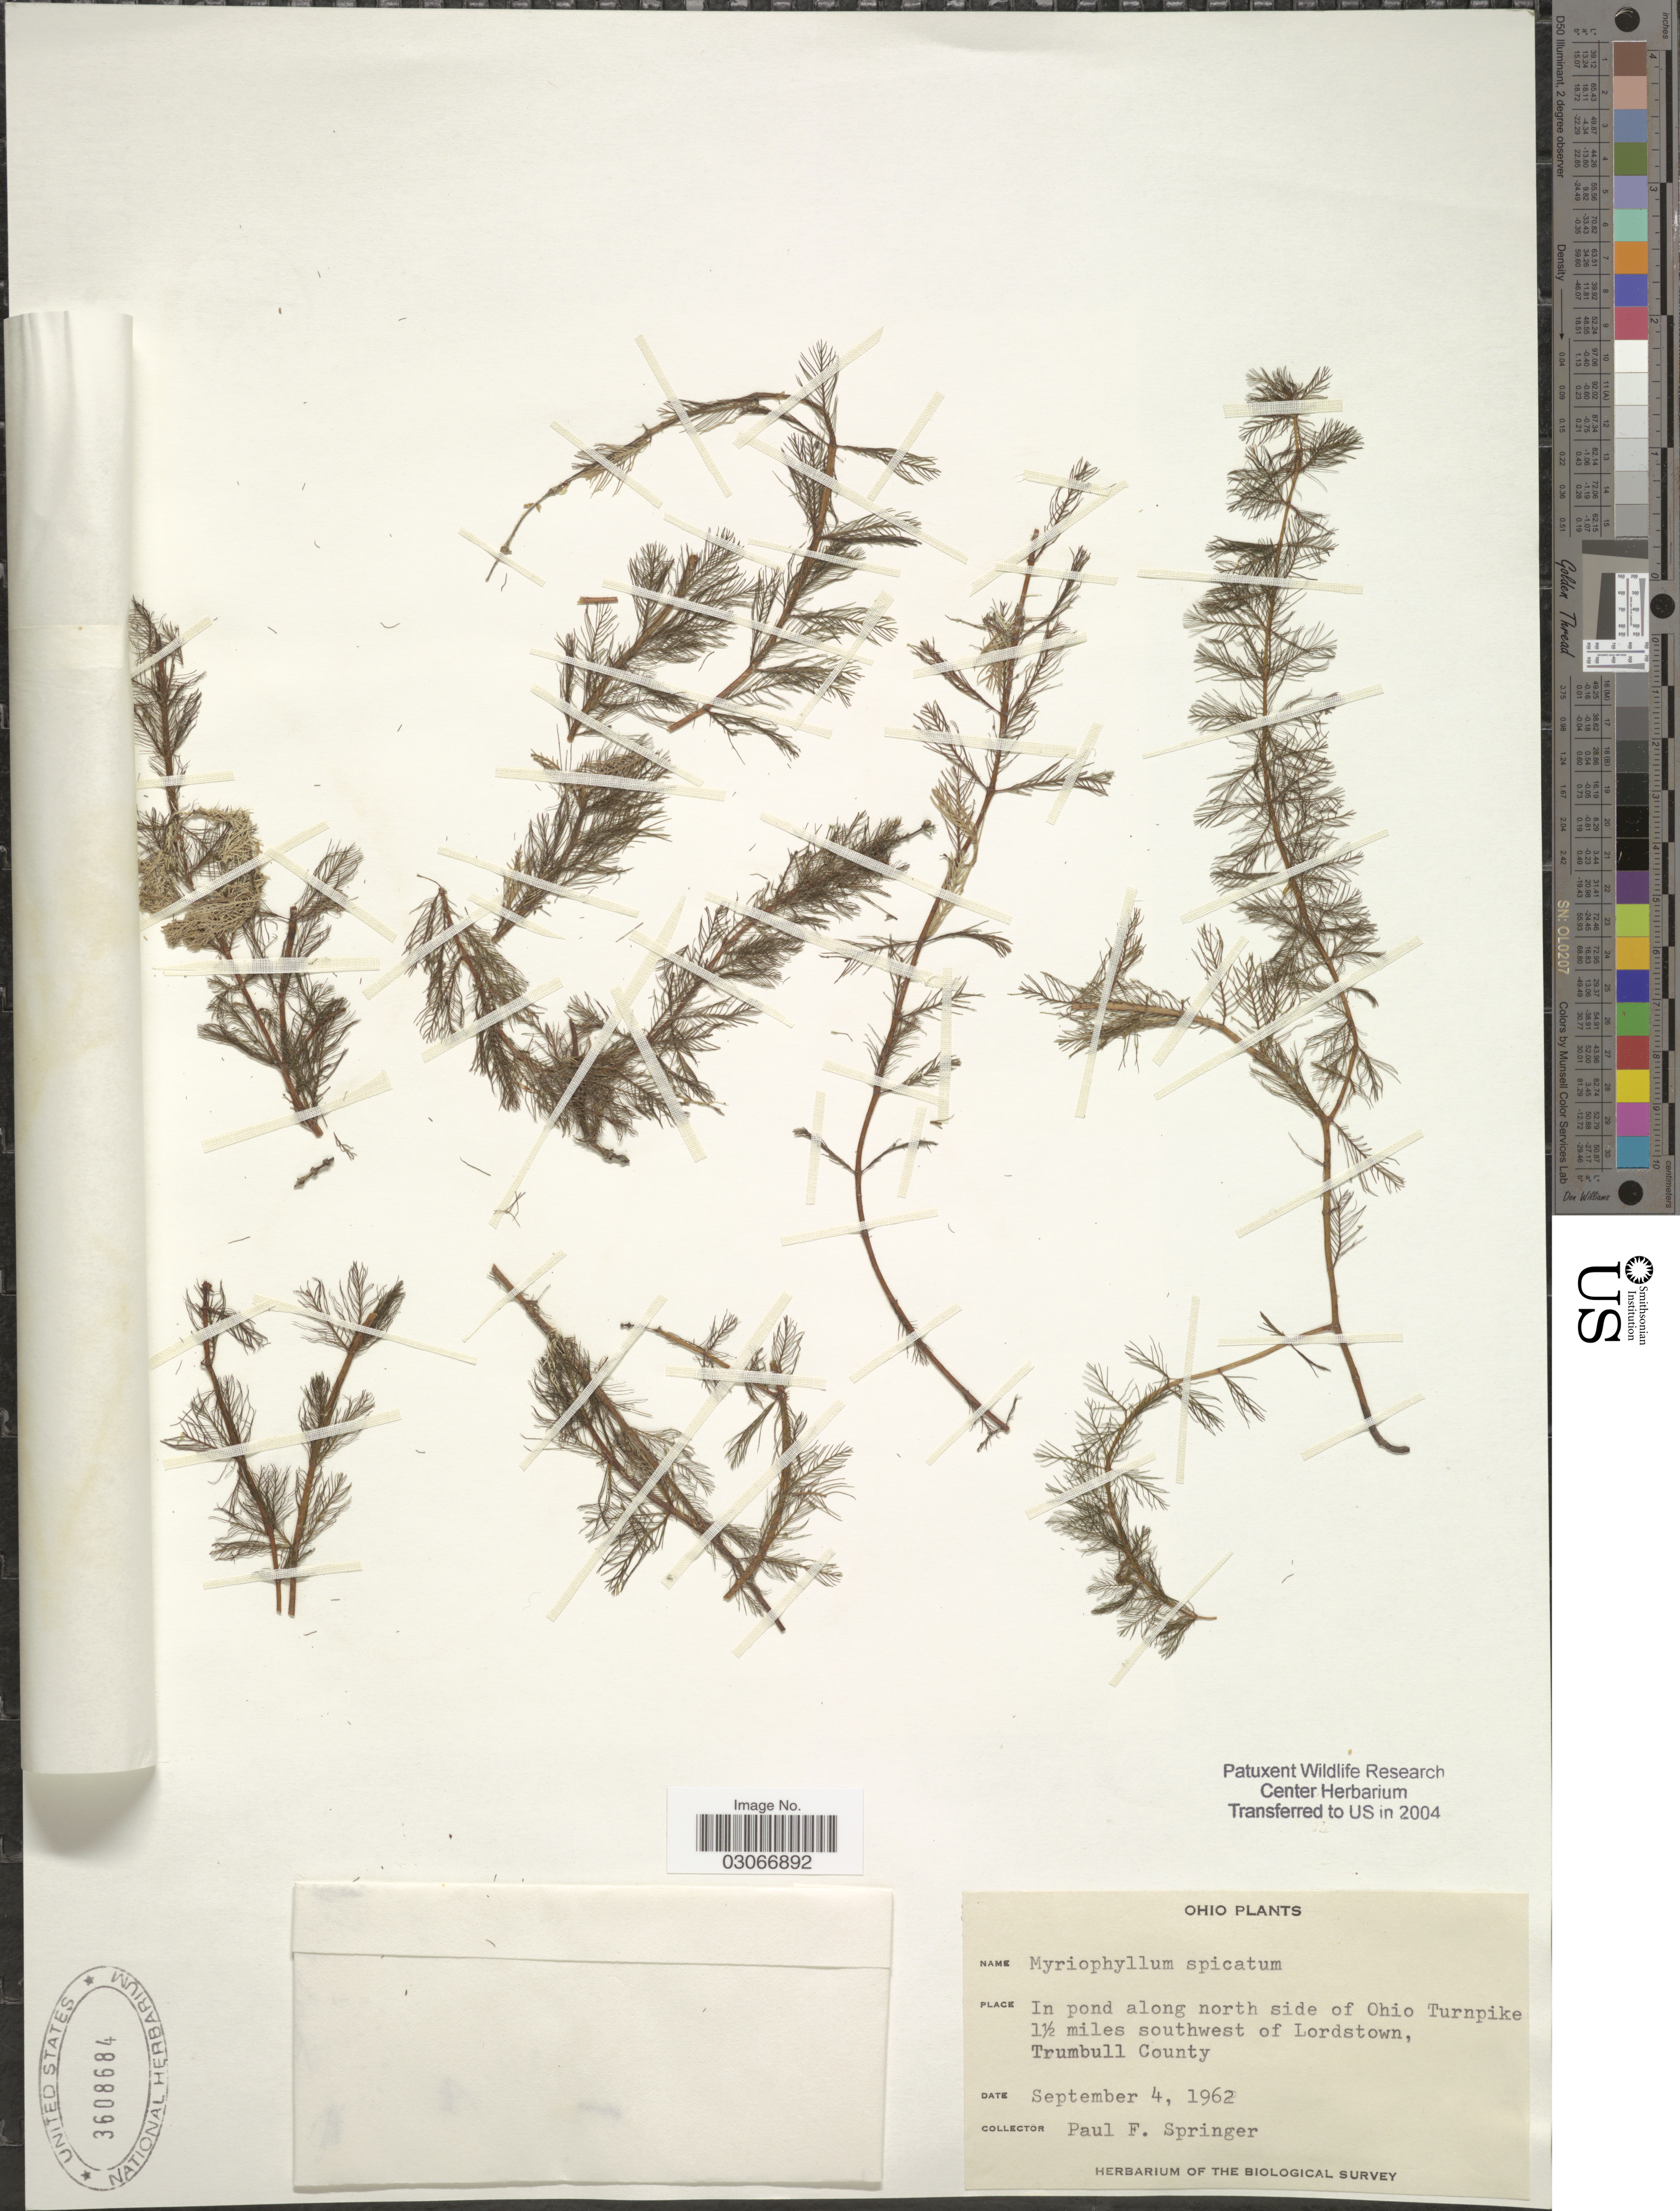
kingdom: Plantae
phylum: Tracheophyta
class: Magnoliopsida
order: Saxifragales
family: Haloragaceae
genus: Myriophyllum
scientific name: Myriophyllum exalbescens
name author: Fernald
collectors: P. Springer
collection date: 1962-09-04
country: United States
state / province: Ohio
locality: In pond along north side of Ohio Turnpike 1½ miles southwest of Lordstown, Trumbull County.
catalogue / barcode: US 3608684